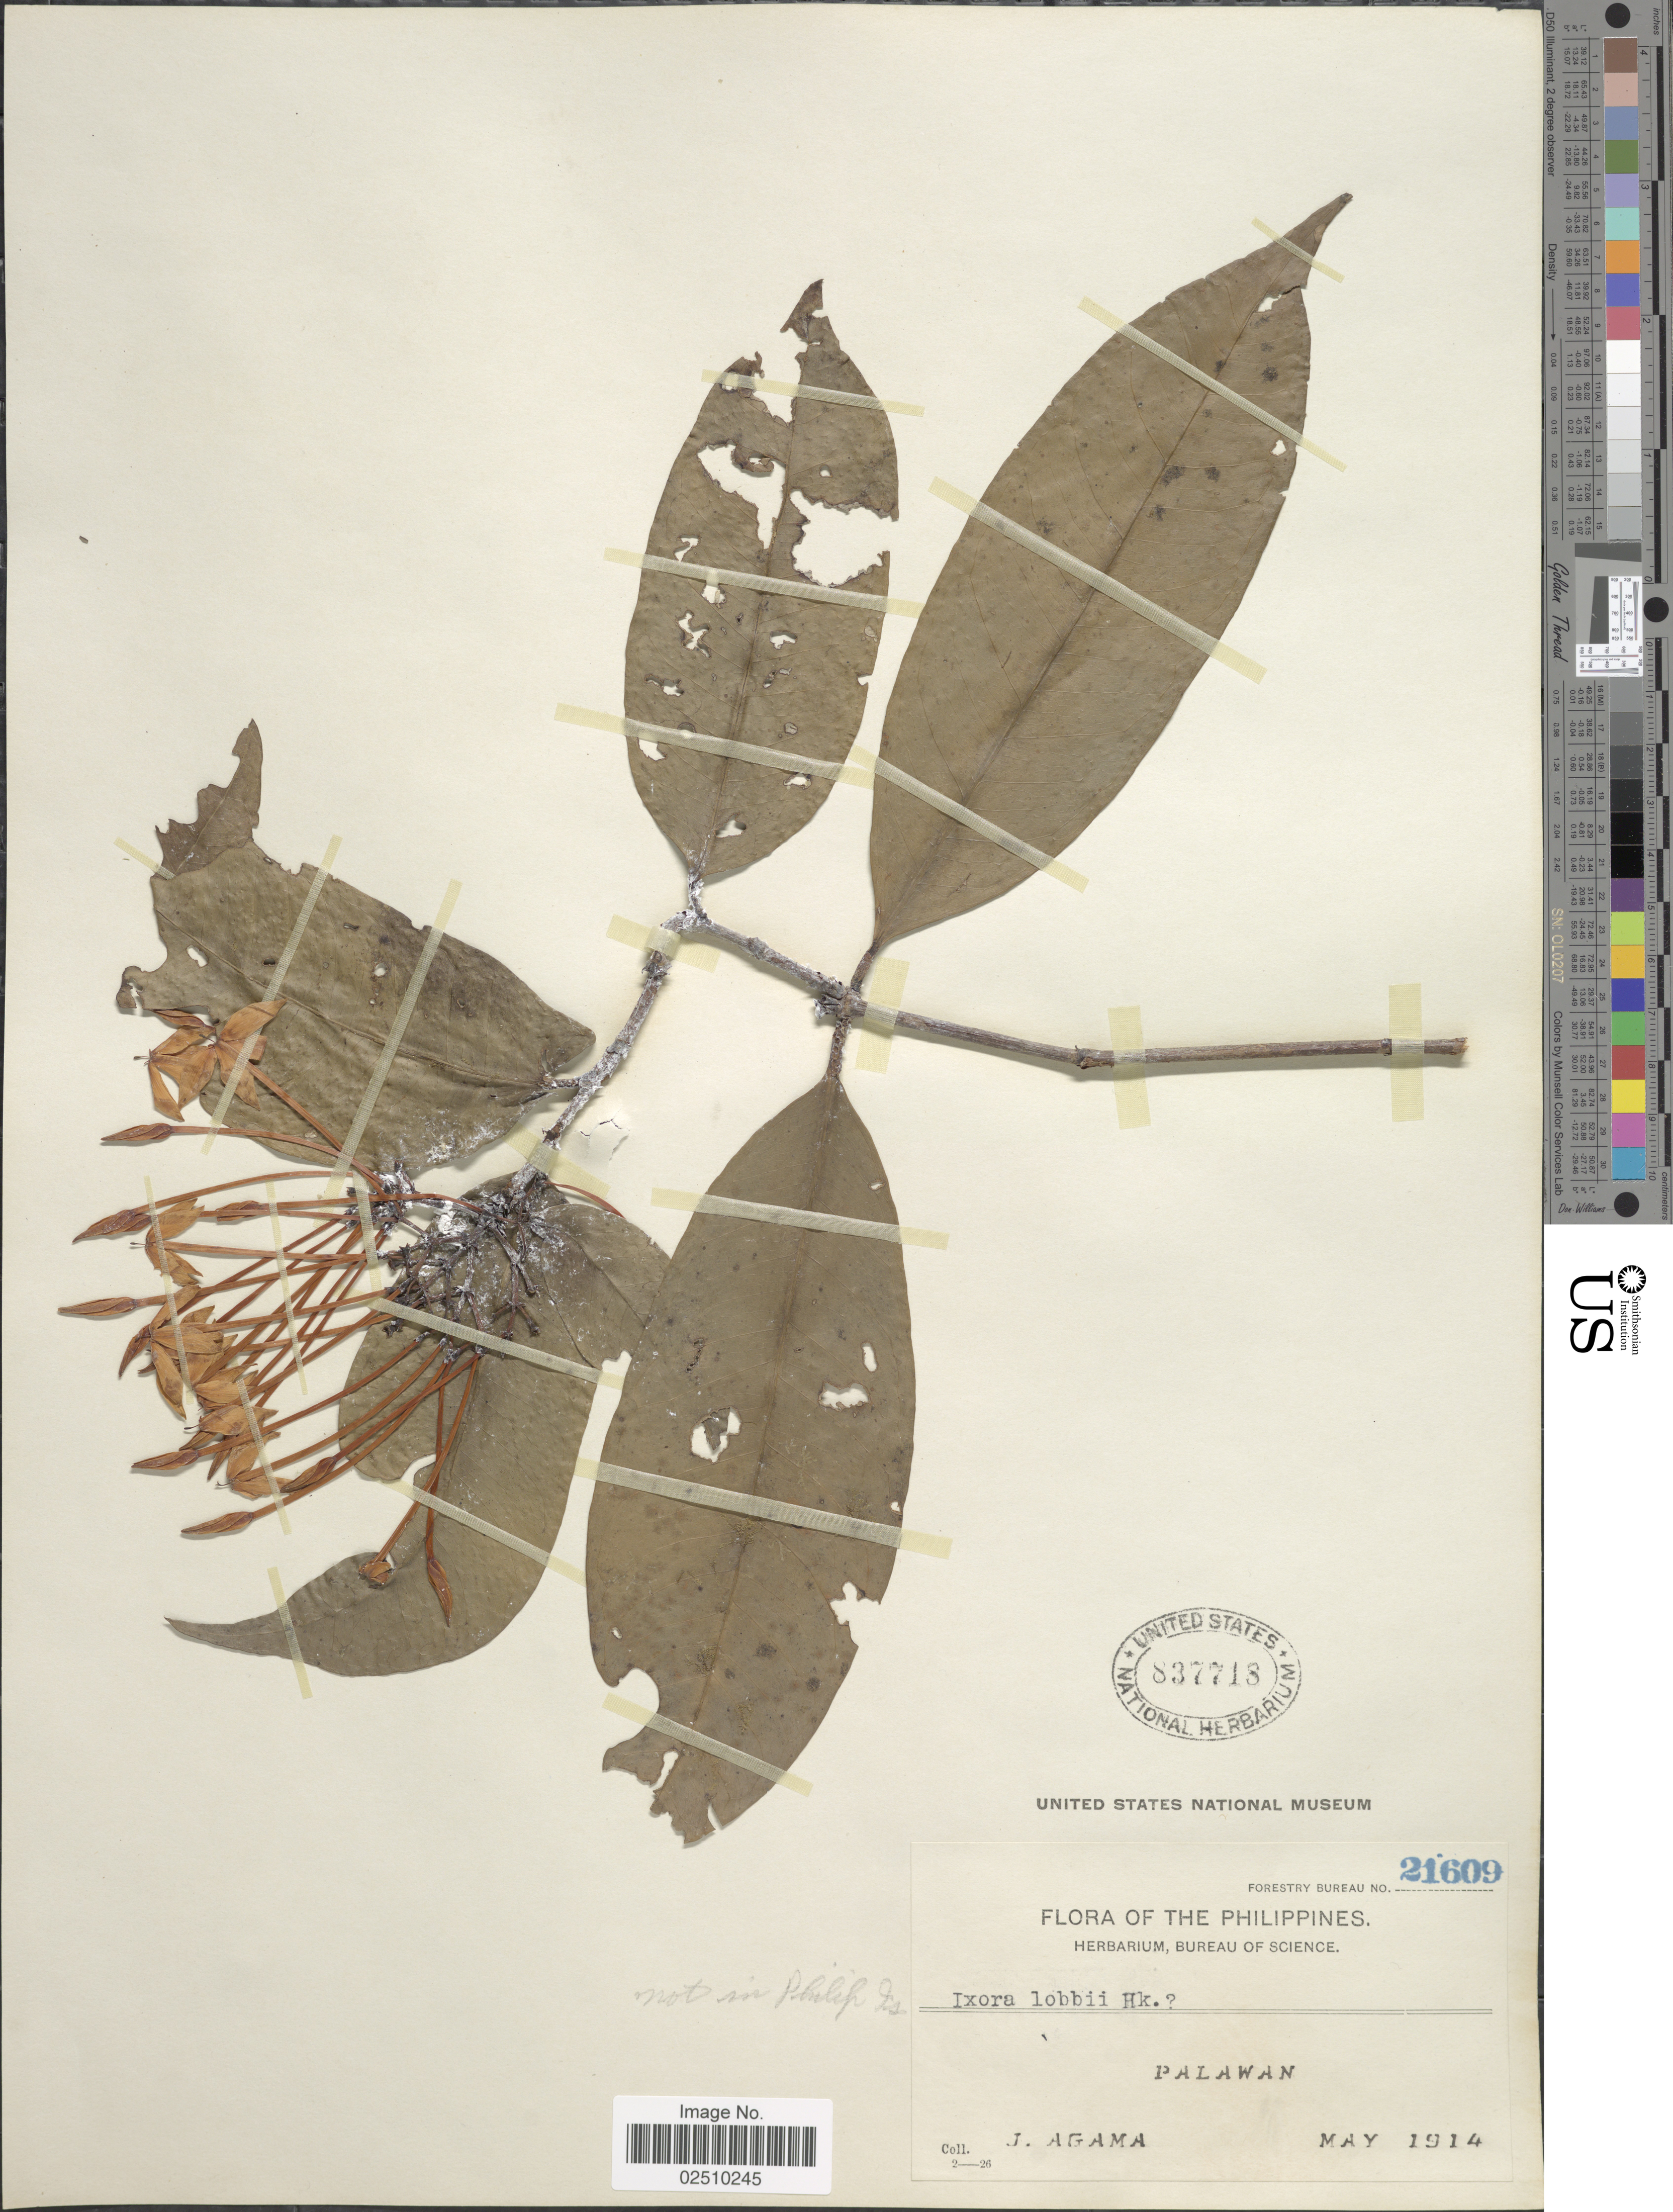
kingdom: Plantae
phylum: Tracheophyta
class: Magnoliopsida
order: Gentianales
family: Rubiaceae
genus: Ixora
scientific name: Ixora sp.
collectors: J. Agama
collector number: Forestry Bureau 21609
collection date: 1914-05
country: Philippines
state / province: Mimaropa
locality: Palawan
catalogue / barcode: US 837718